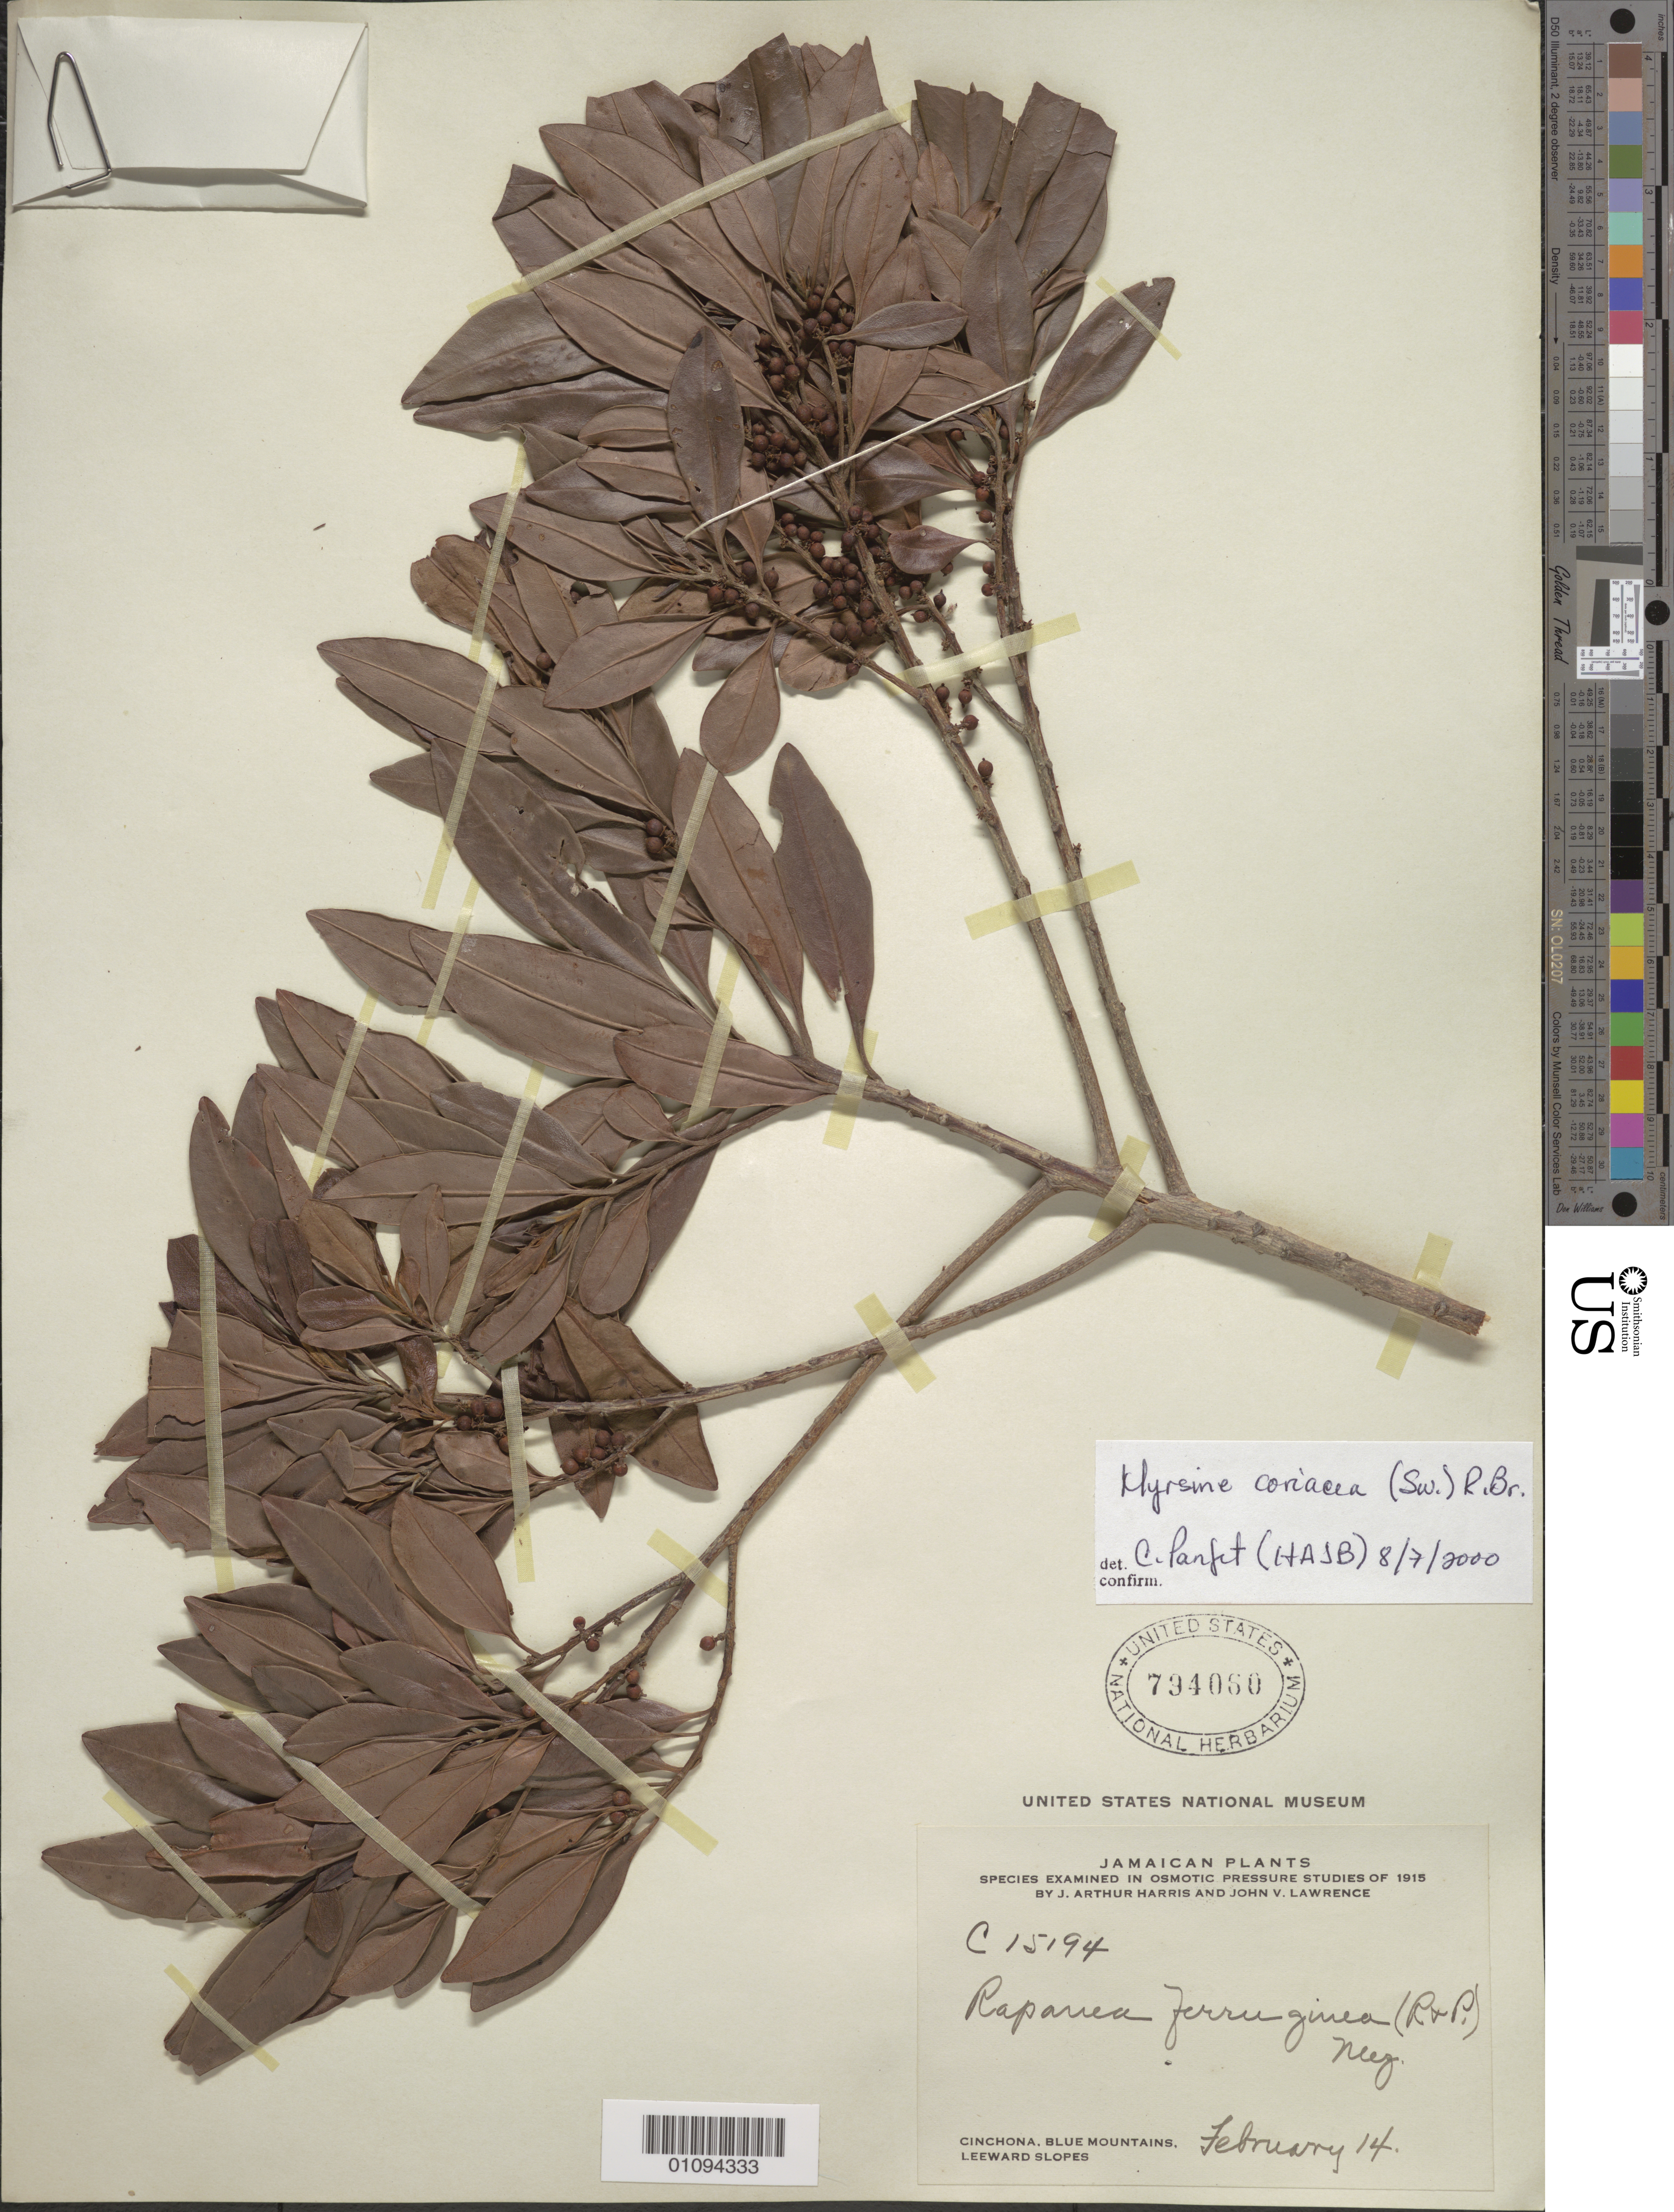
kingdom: Plantae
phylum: Tracheophyta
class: Magnoliopsida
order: Ericales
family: Primulaceae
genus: Myrsine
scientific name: Myrsine coriacea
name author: (Sw.) R. Br. ex Roem. & Schult.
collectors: J. A. Harris & J. Lawrence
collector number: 15194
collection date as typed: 14 Feb 1915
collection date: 1915-02-14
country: Jamaica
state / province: Portland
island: Jamaica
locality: Cinchona, Blue Mountains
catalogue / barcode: US 794060